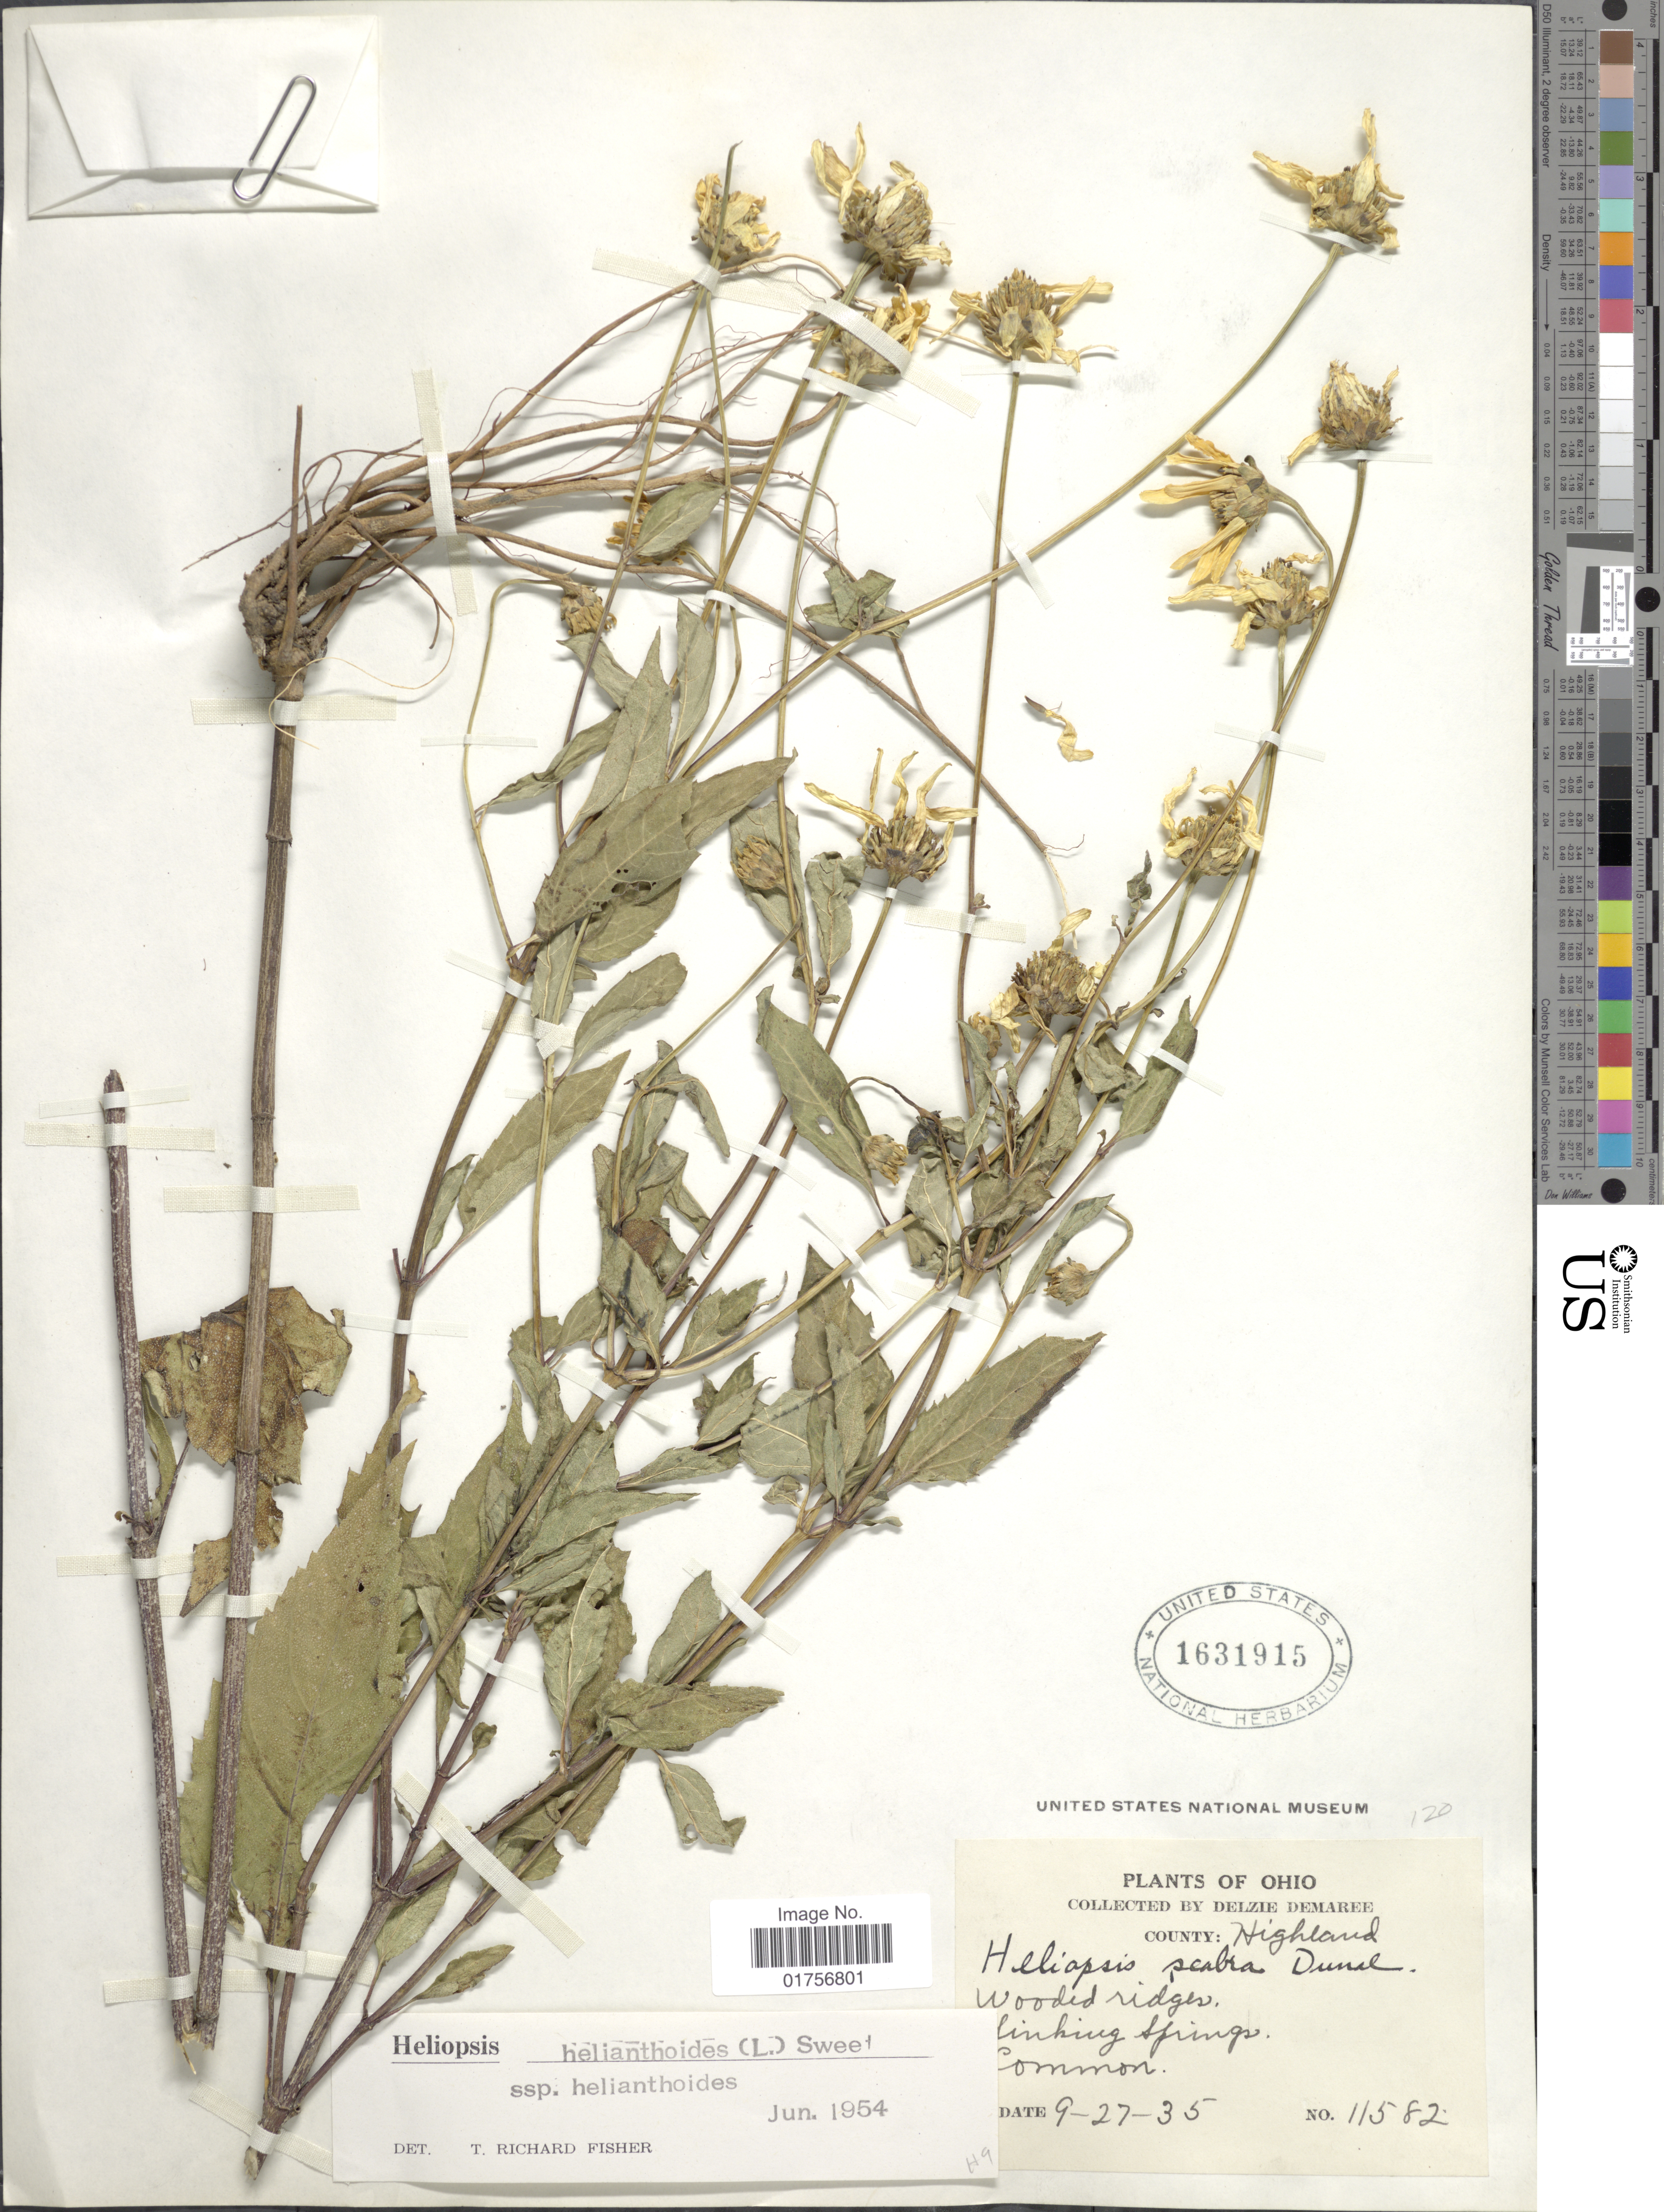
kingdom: Plantae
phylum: Tracheophyta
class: Magnoliopsida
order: Asterales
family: Asteraceae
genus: Heliopsis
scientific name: Heliopsis helianthoides subsp. helianthoides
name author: (L.) Sweet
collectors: D. Demaree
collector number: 11582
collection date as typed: Transcribed d/m/y: 27/9/35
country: United States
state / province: Ohio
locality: County: Highland, Sinking Springs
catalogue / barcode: US 1631915